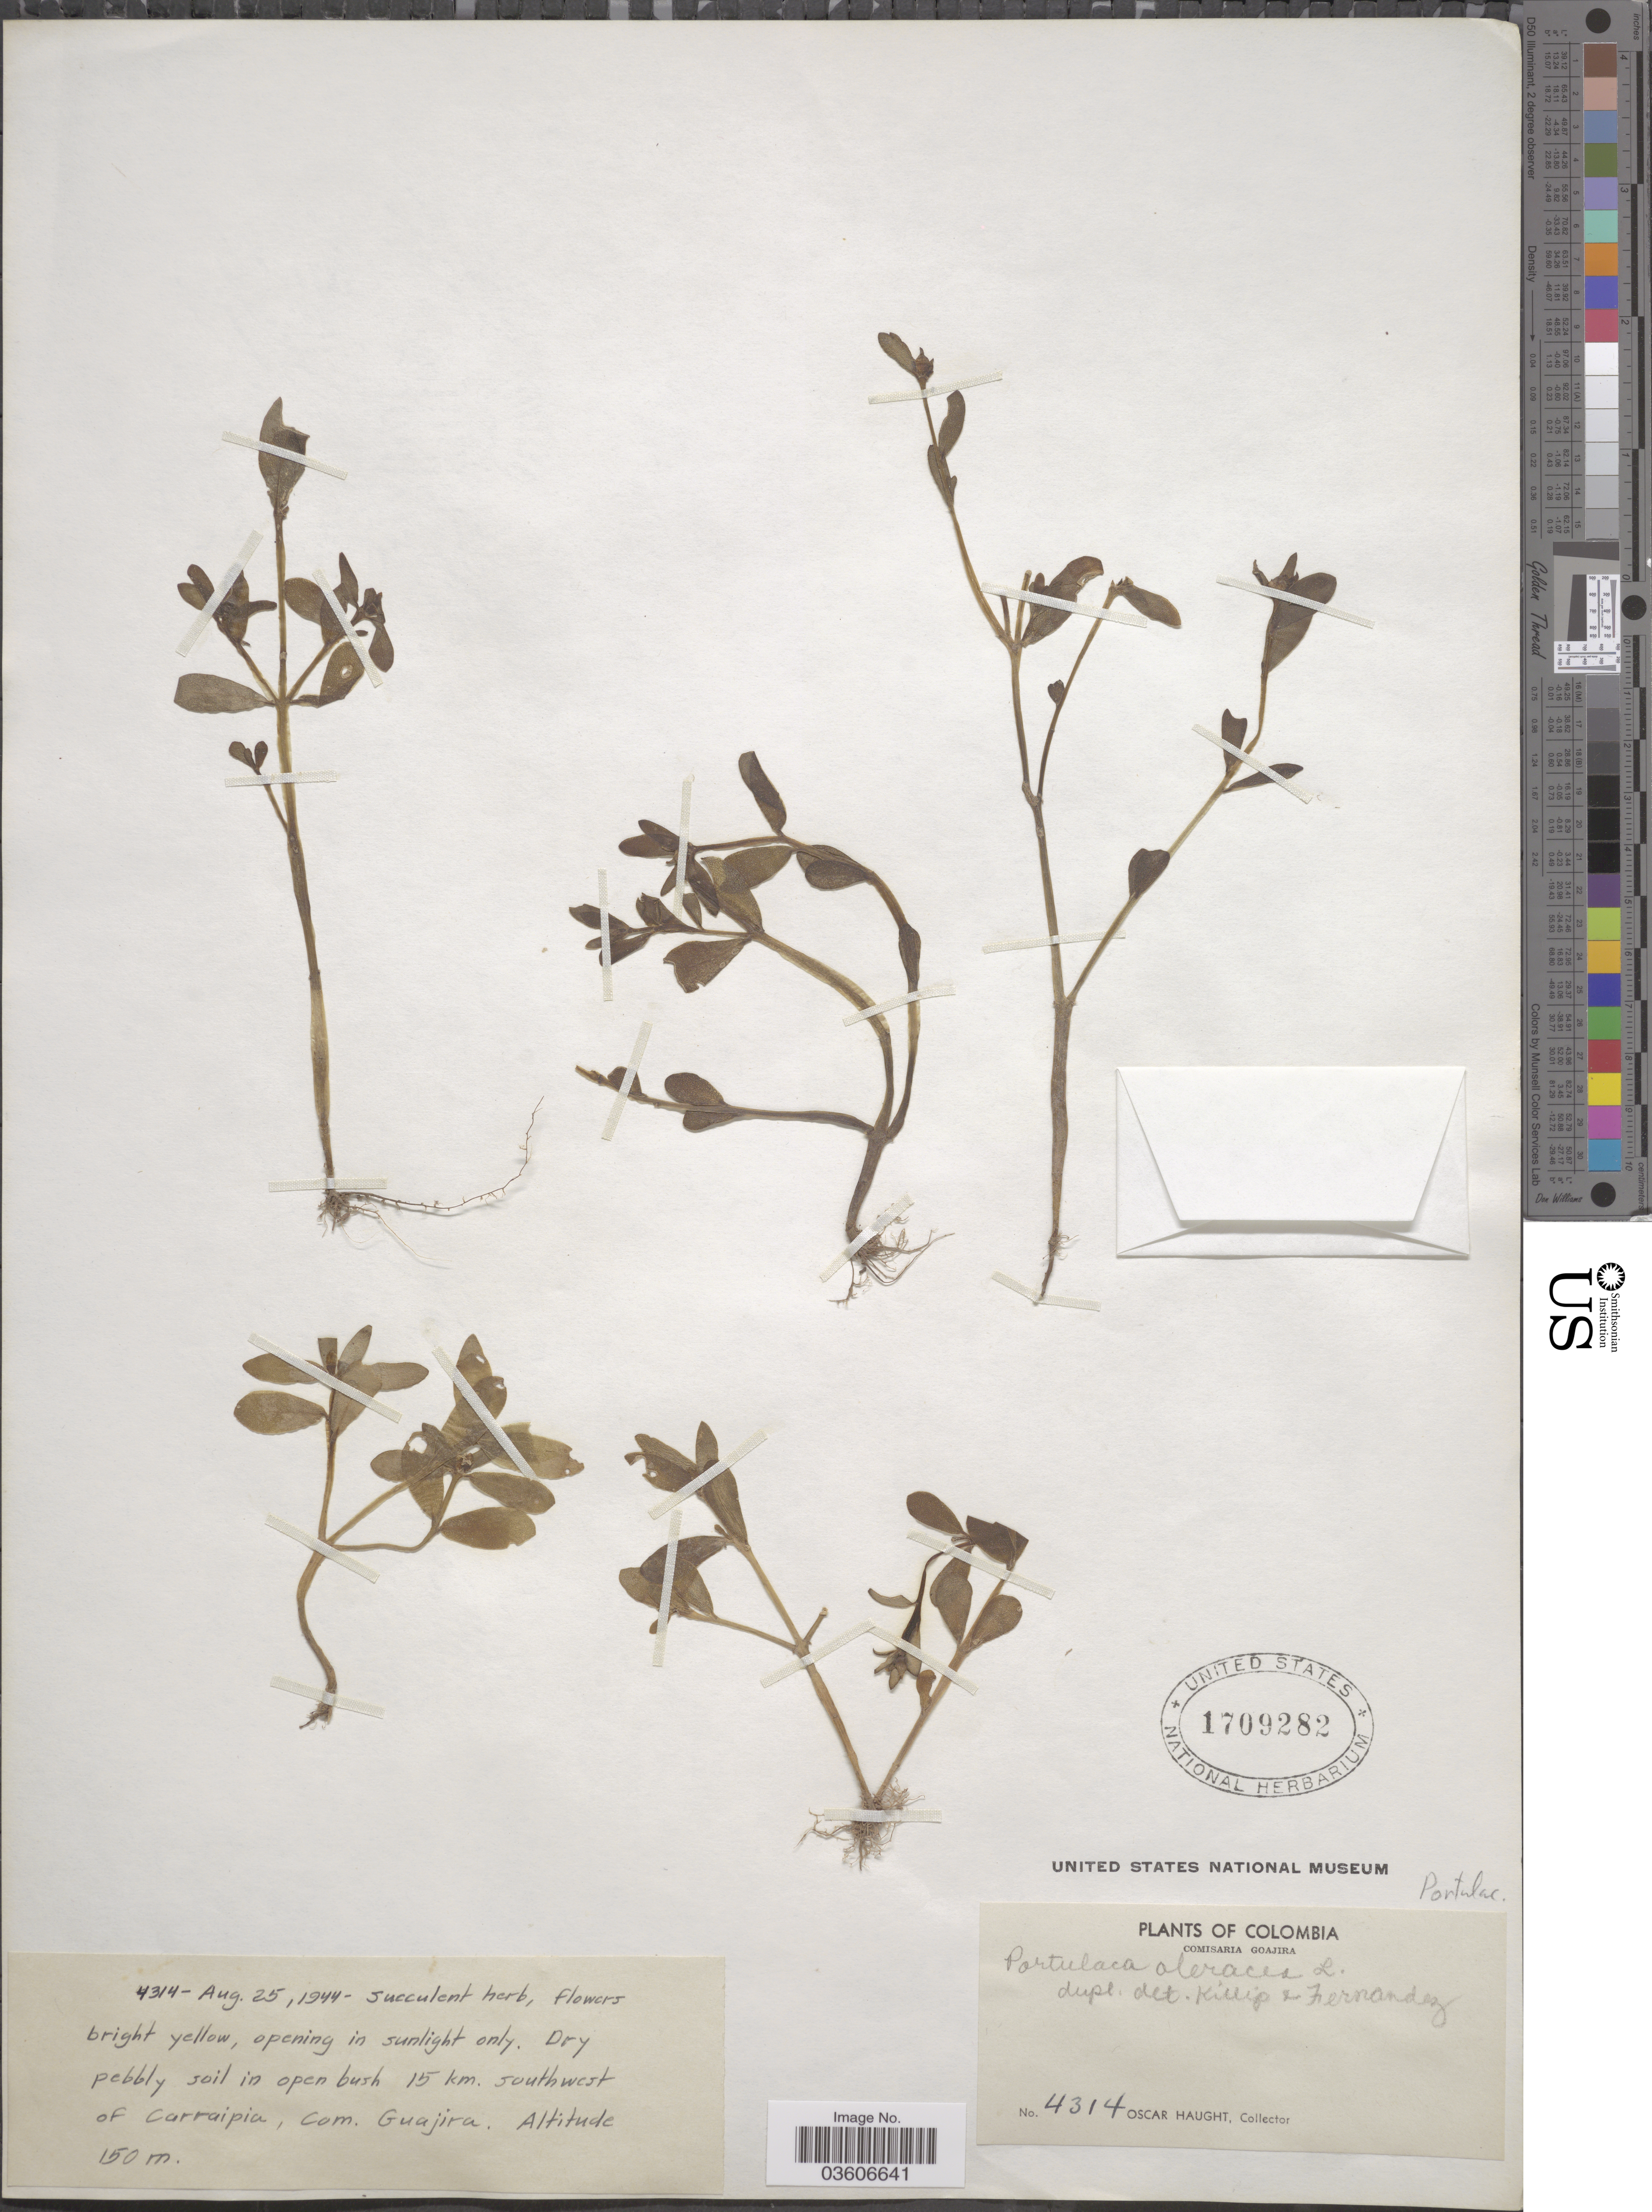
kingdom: Plantae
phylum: Tracheophyta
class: Magnoliopsida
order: Caryophyllales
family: Portulacaceae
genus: Portulaca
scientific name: Portulaca oleracea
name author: L.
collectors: O. Haught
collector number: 4314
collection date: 1944-08-25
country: Colombia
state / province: La Guajira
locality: Comisaria Goajira. 15 km. southwest of Carraipia.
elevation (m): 150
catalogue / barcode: US 1709282